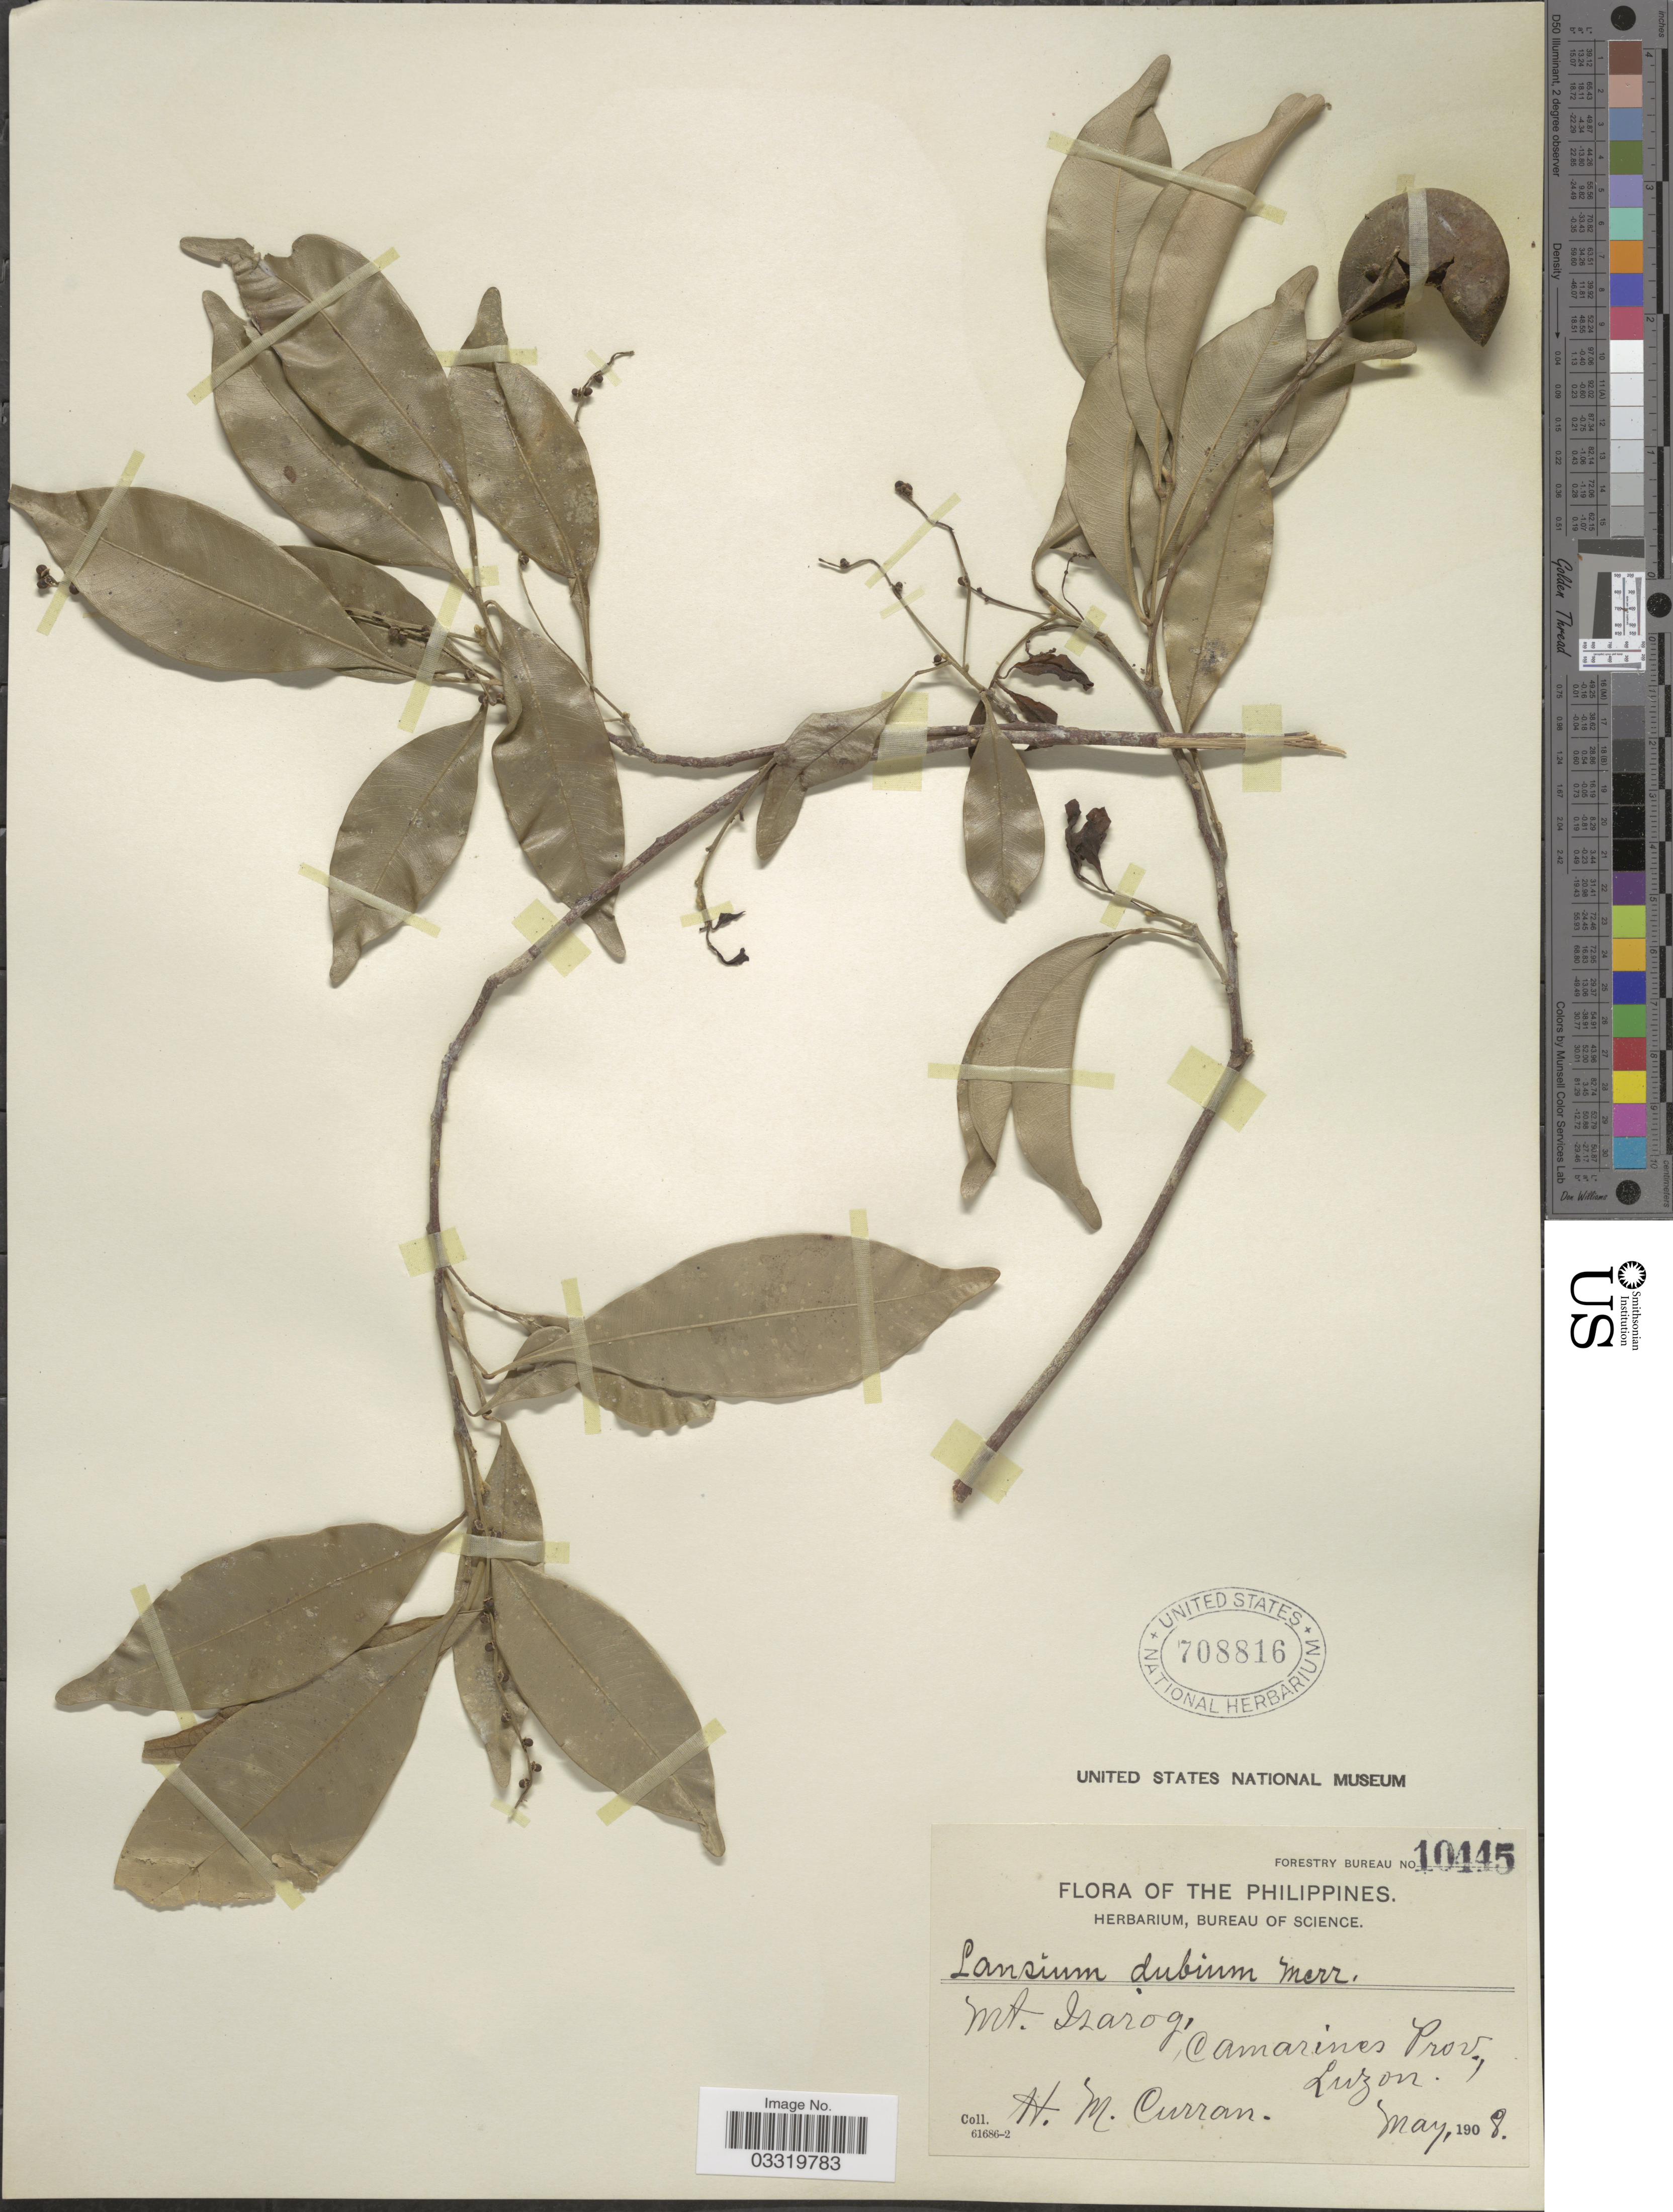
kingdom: Plantae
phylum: Tracheophyta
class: Magnoliopsida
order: Sapindales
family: Meliaceae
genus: Reinwardtiodendron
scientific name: Reinwardtiodendron humile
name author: (Hassk.) Mabb.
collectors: H. M. Curran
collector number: Forestry Bureau 10445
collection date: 1908-05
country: Philippines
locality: Mt. Izarog, Camarines Prov., Luzon.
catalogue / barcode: US 708816